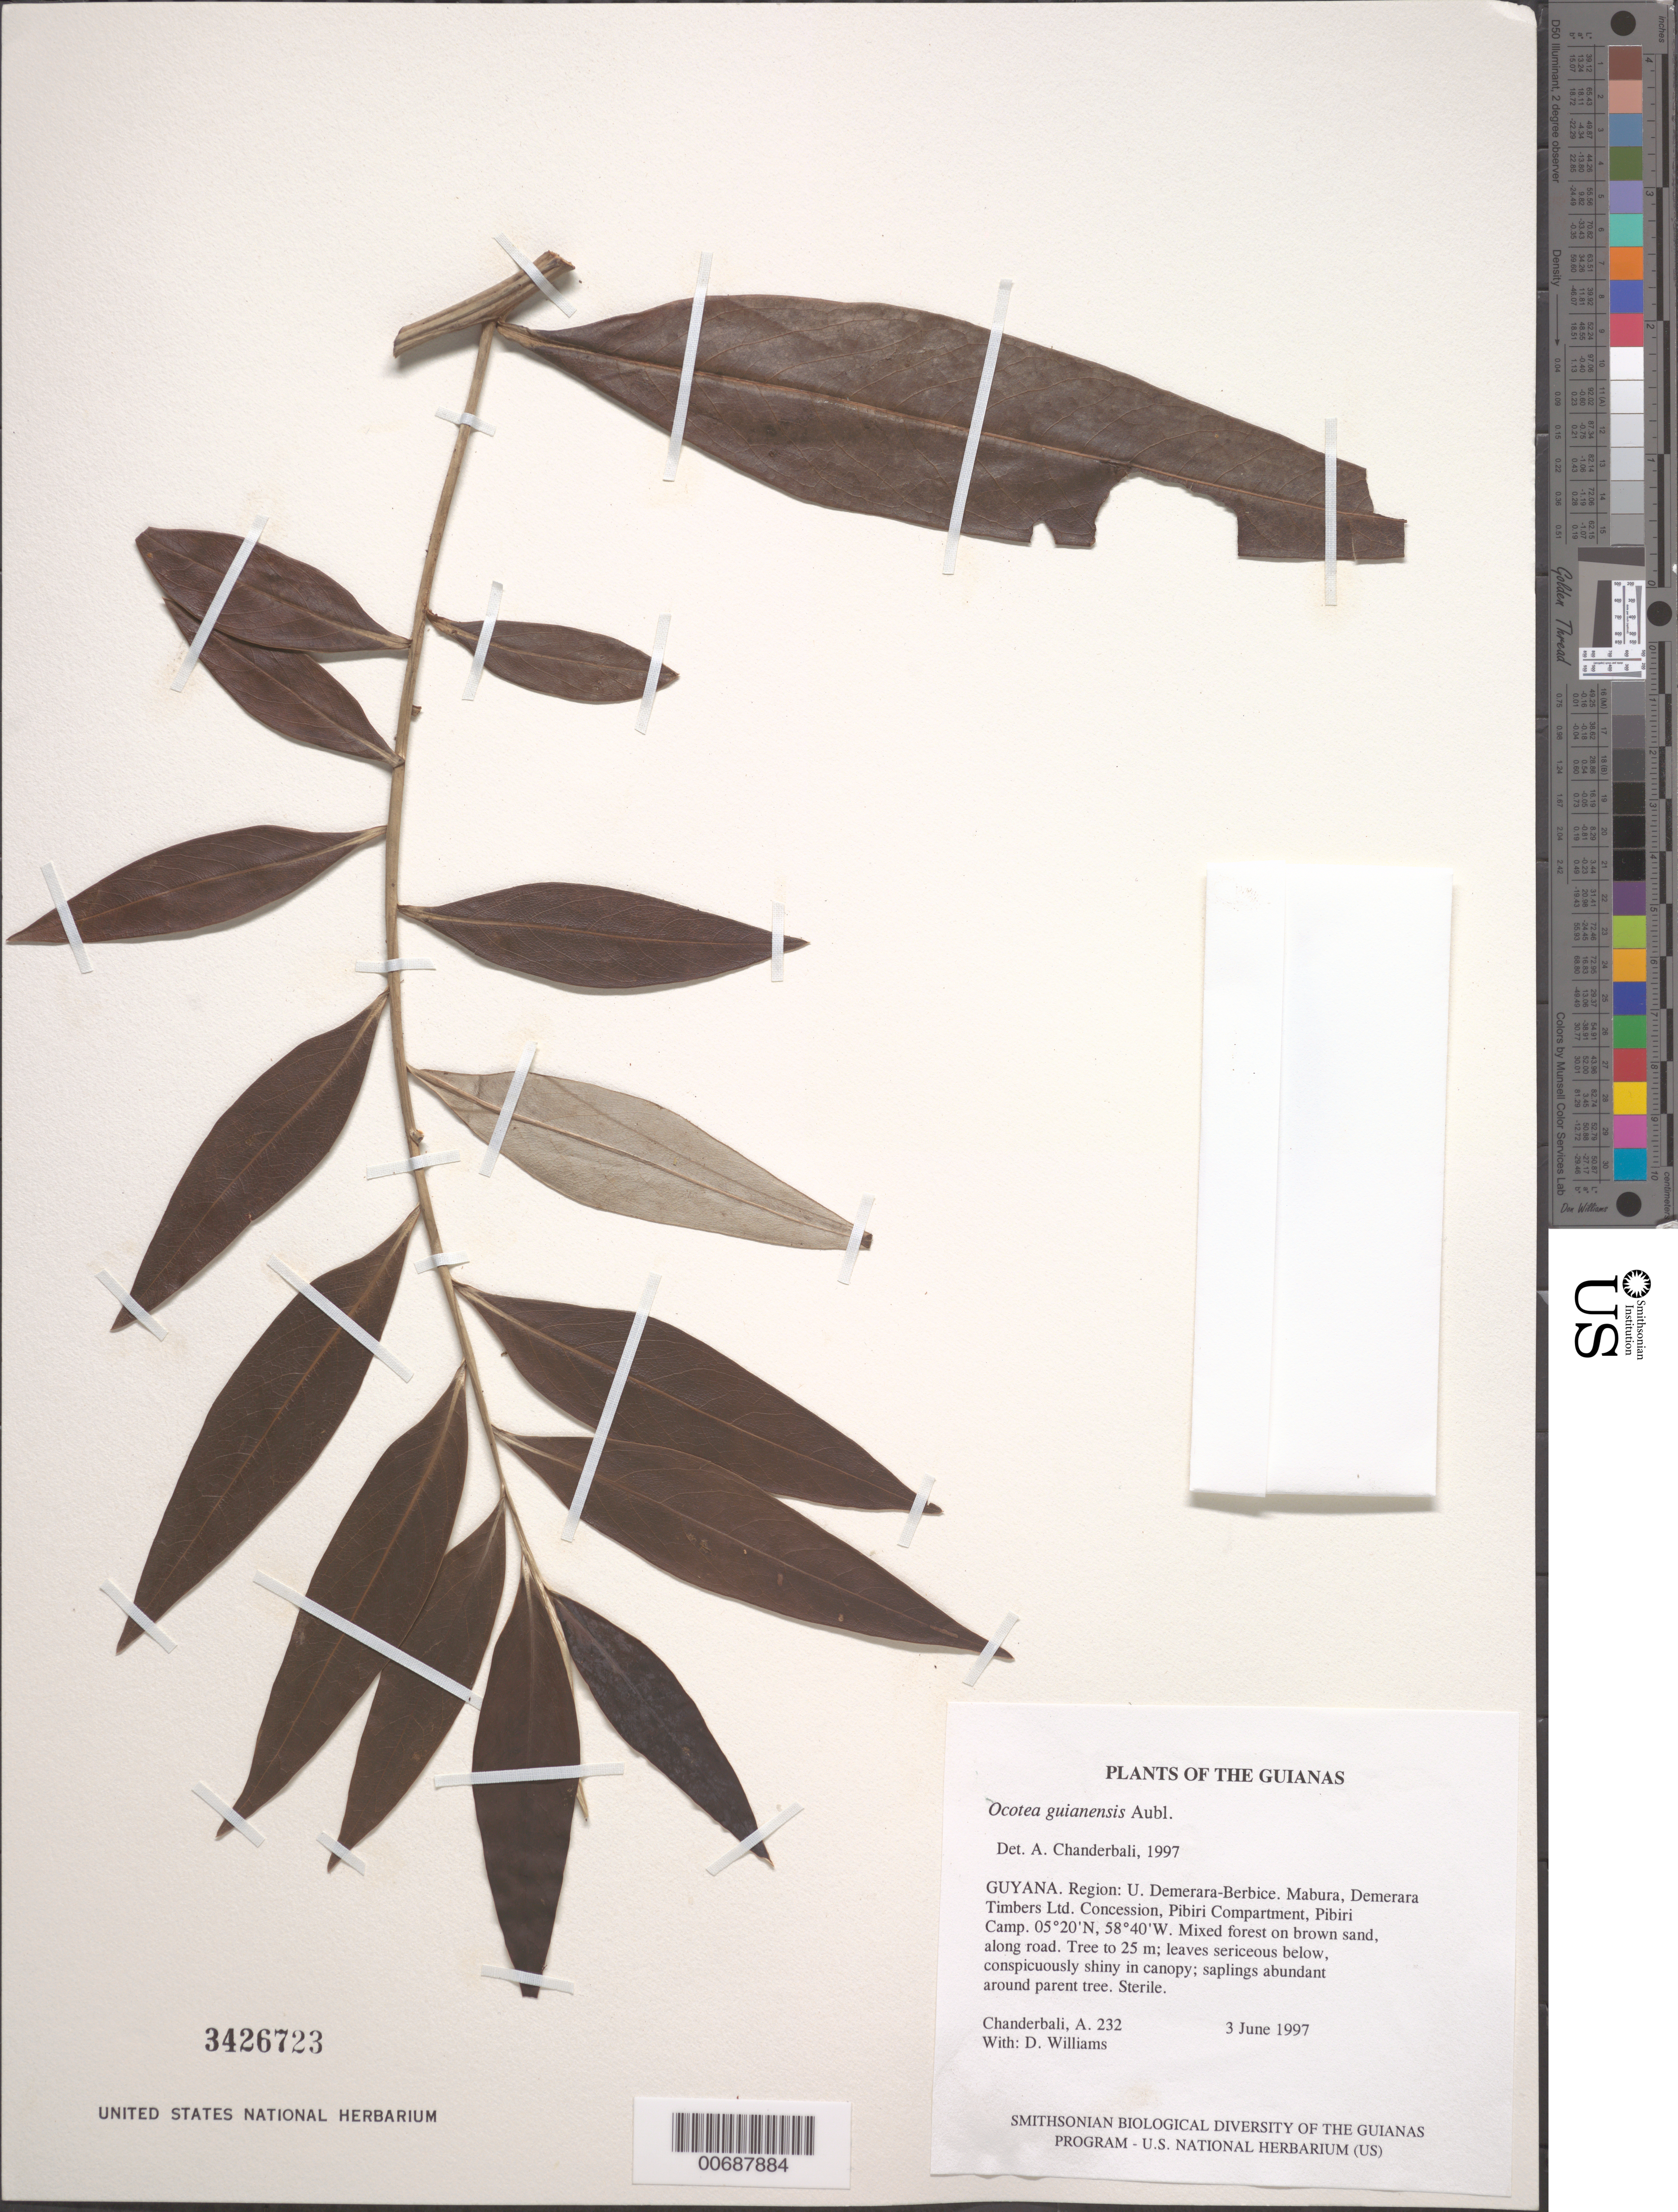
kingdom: Plantae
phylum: Tracheophyta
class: Magnoliopsida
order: Laurales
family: Lauraceae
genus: Ocotea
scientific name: Ocotea guianensis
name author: Aubl.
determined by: Chanderbali, Andre Shashi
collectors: A. S. Chanderbali & D. Williams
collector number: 232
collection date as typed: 3 June 1997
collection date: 1997-06-03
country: Guyana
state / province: U. Demerara-Berbice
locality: Mabura, Demerara Timbers Ltd. Concession, Pibiri Compartment, Pibiri Camp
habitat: Mixed forest on brown sand, along road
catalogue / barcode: US 3426723